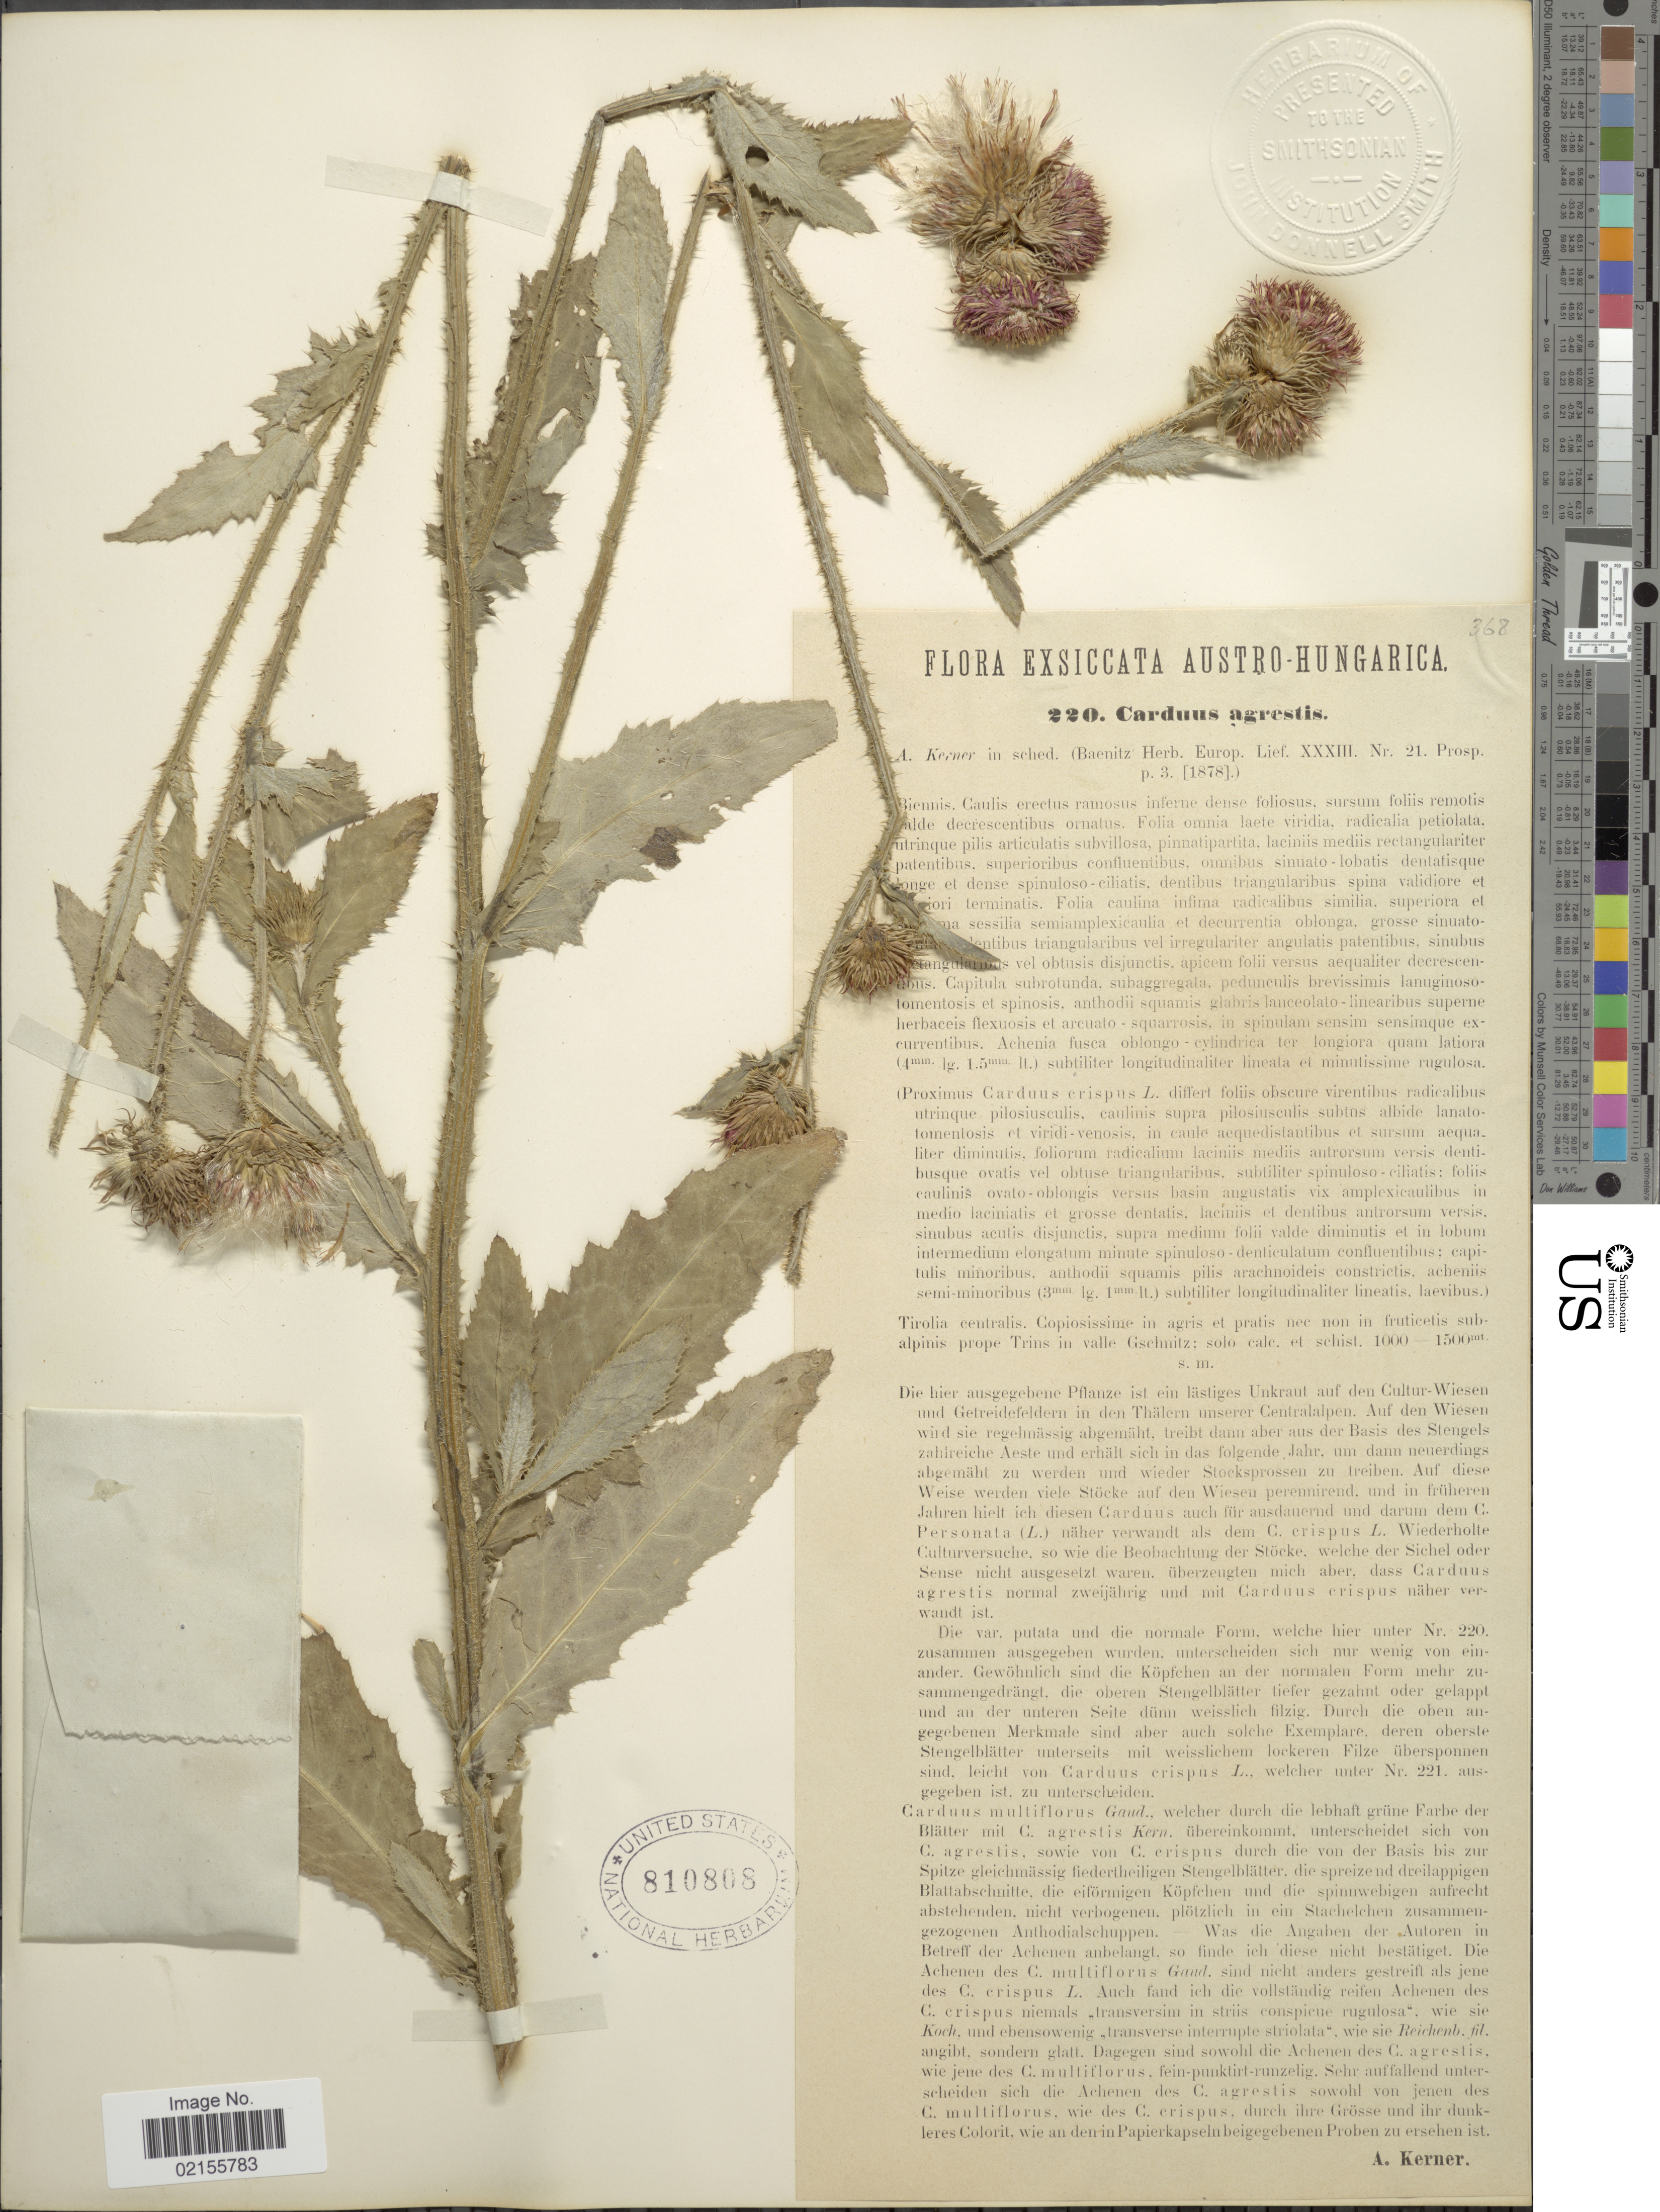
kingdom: Plantae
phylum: Tracheophyta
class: Magnoliopsida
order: Asterales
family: Asteraceae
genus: Carduus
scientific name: Carduus crispus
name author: L.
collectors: A. Kerner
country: Austria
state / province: Tirol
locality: Tirolia centralis. Copiosissime in agris et pratis nee non in fruticetis subalpinis prope Trins in valle Gschnitz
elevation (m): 1000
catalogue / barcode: US 810808